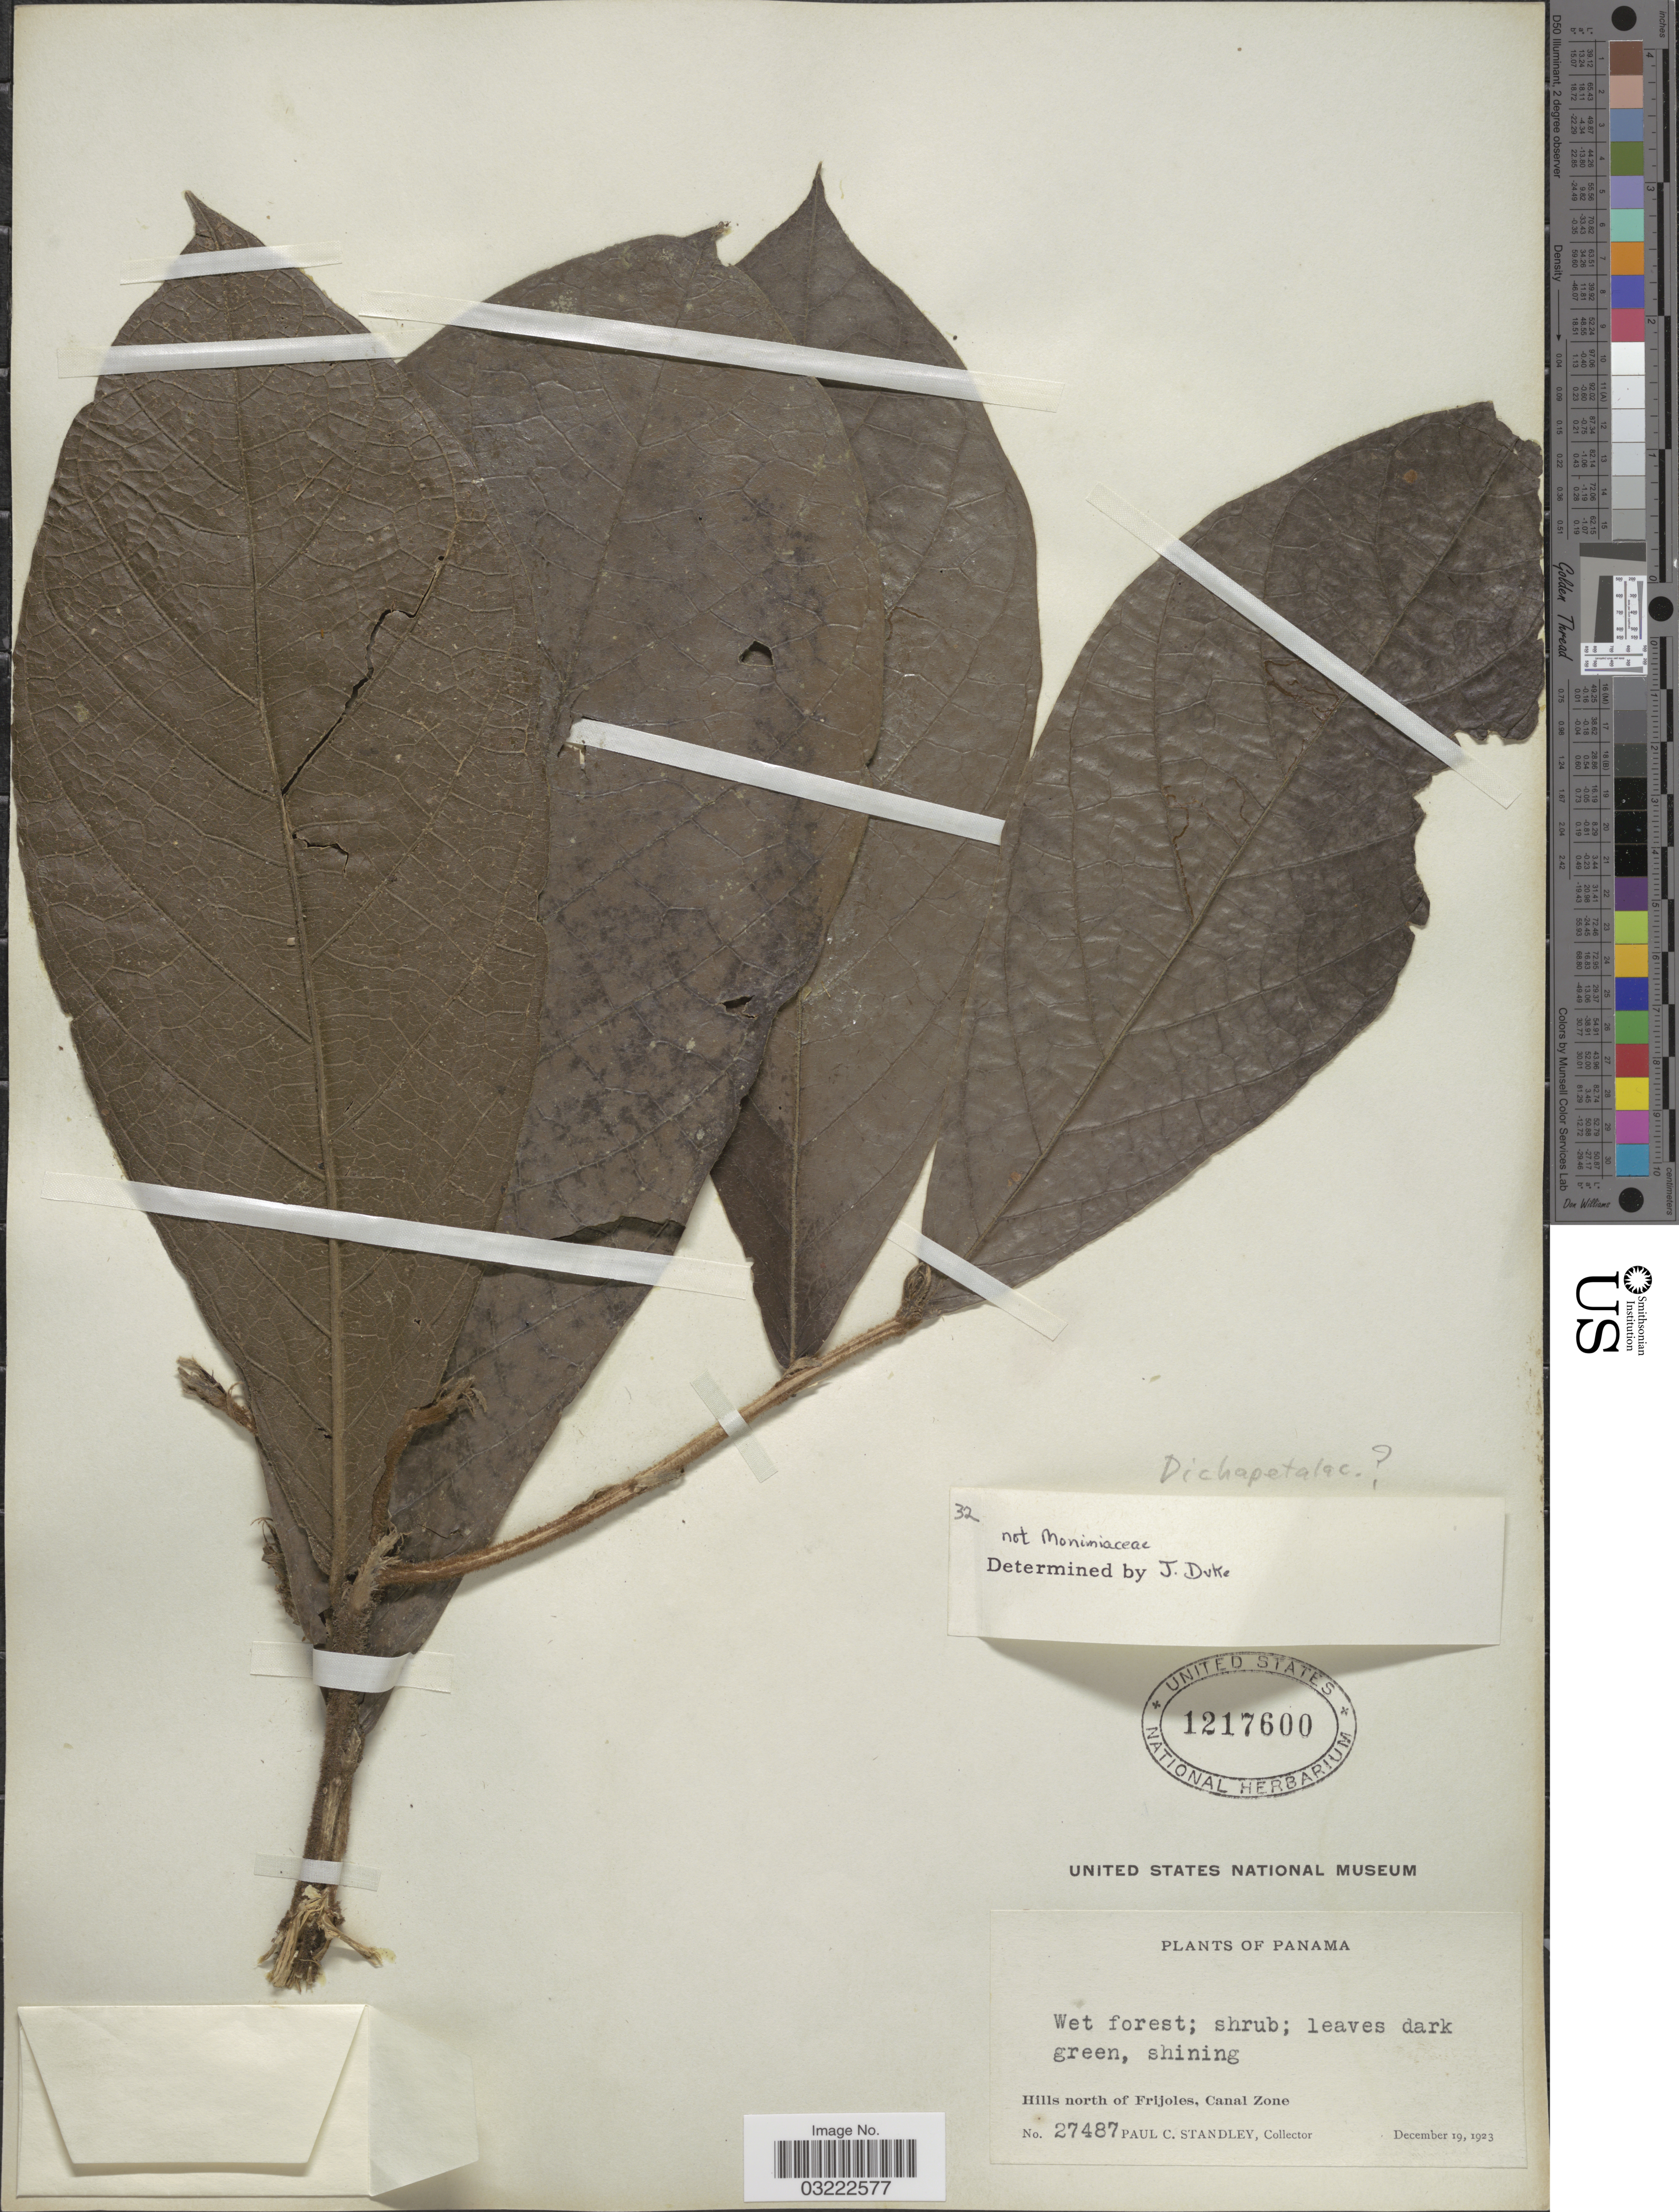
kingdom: Plantae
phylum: Tracheophyta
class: Magnoliopsida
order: Boraginales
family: Cordiaceae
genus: Cordia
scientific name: Cordia sp.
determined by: Acevedo-Rodriguez, P., (US), Smithsonian Institution - National Museum of Natural History (UNITED STATES)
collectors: P. C. Standley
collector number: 27487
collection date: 1923-12-19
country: Panama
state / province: Colón / Panamá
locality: Hill Frijoles, Canal Zone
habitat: Wet forest.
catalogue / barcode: US 1217600